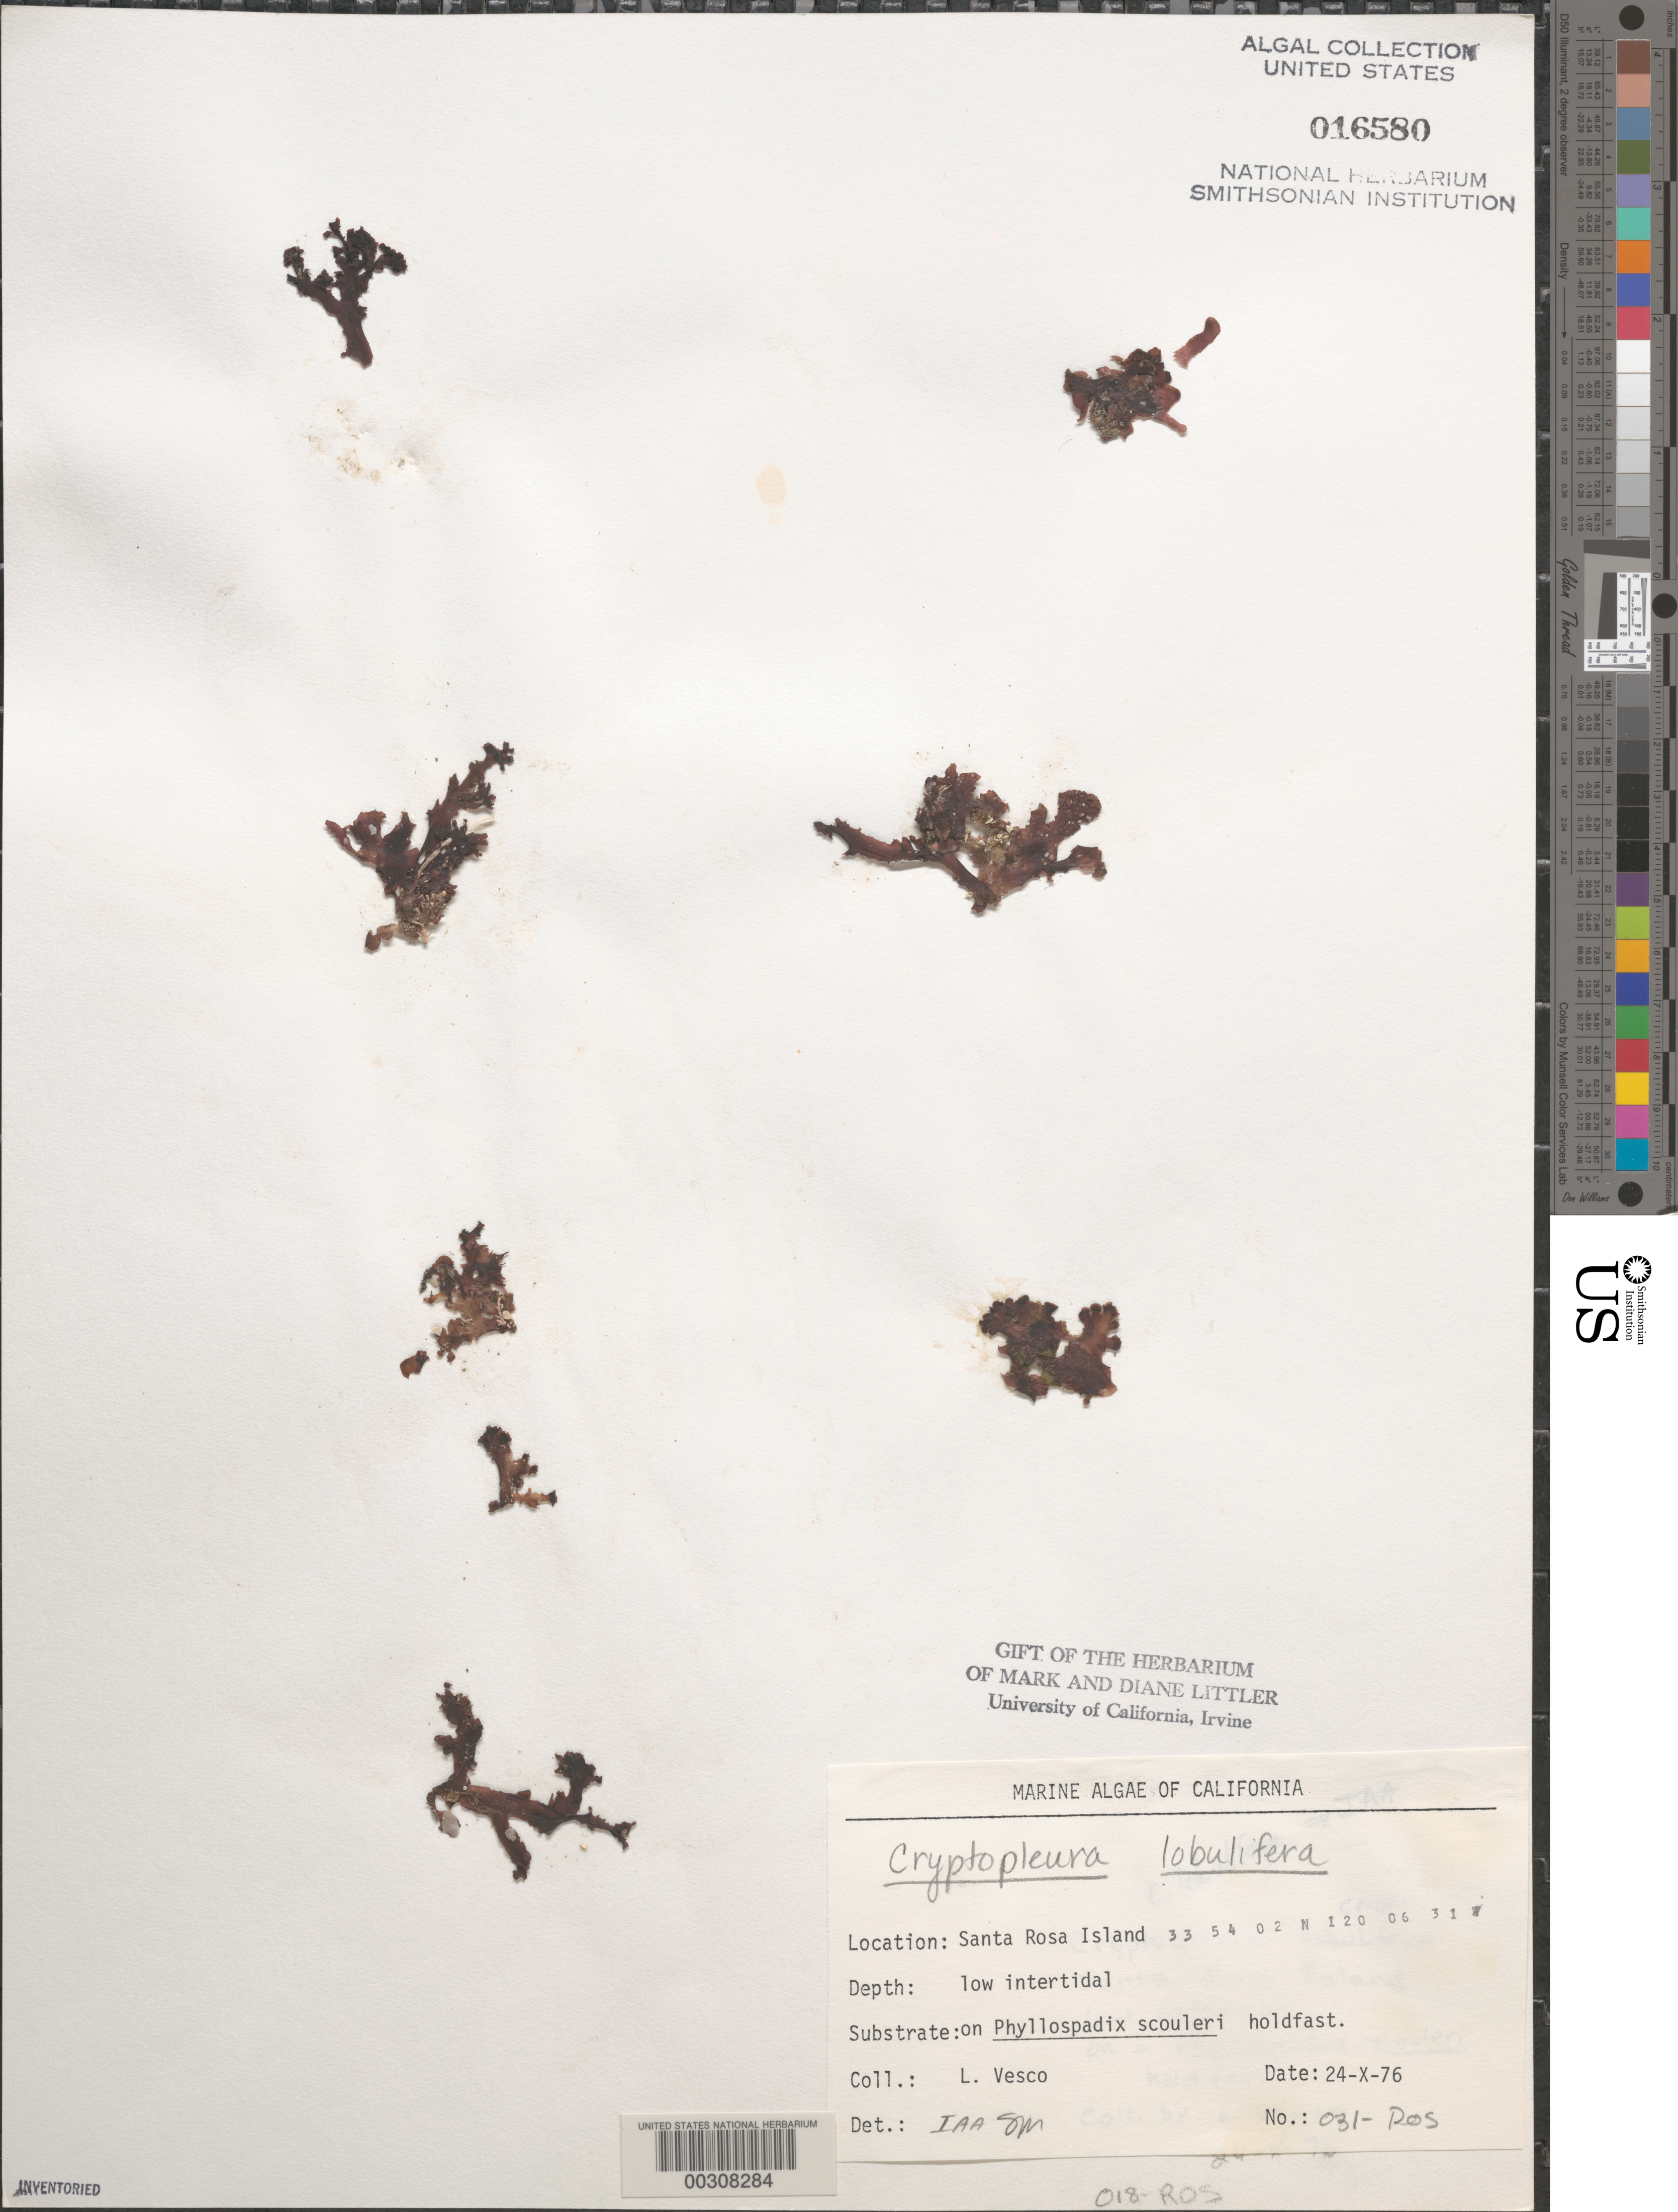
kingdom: Plantae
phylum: Rhodophyta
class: Florideophyceae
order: Ceramiales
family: Delesseriaceae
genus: Cryptopleura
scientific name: Cryptopleura lobulifera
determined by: Abbott, I. A.; Murray, S. N.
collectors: L. Vesco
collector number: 031-ROS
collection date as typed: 24 Oct 1976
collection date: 1976-10-24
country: United States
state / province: California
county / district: Santa Barbara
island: Santa Rosa Island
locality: Johnson's Lee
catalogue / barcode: US 16580